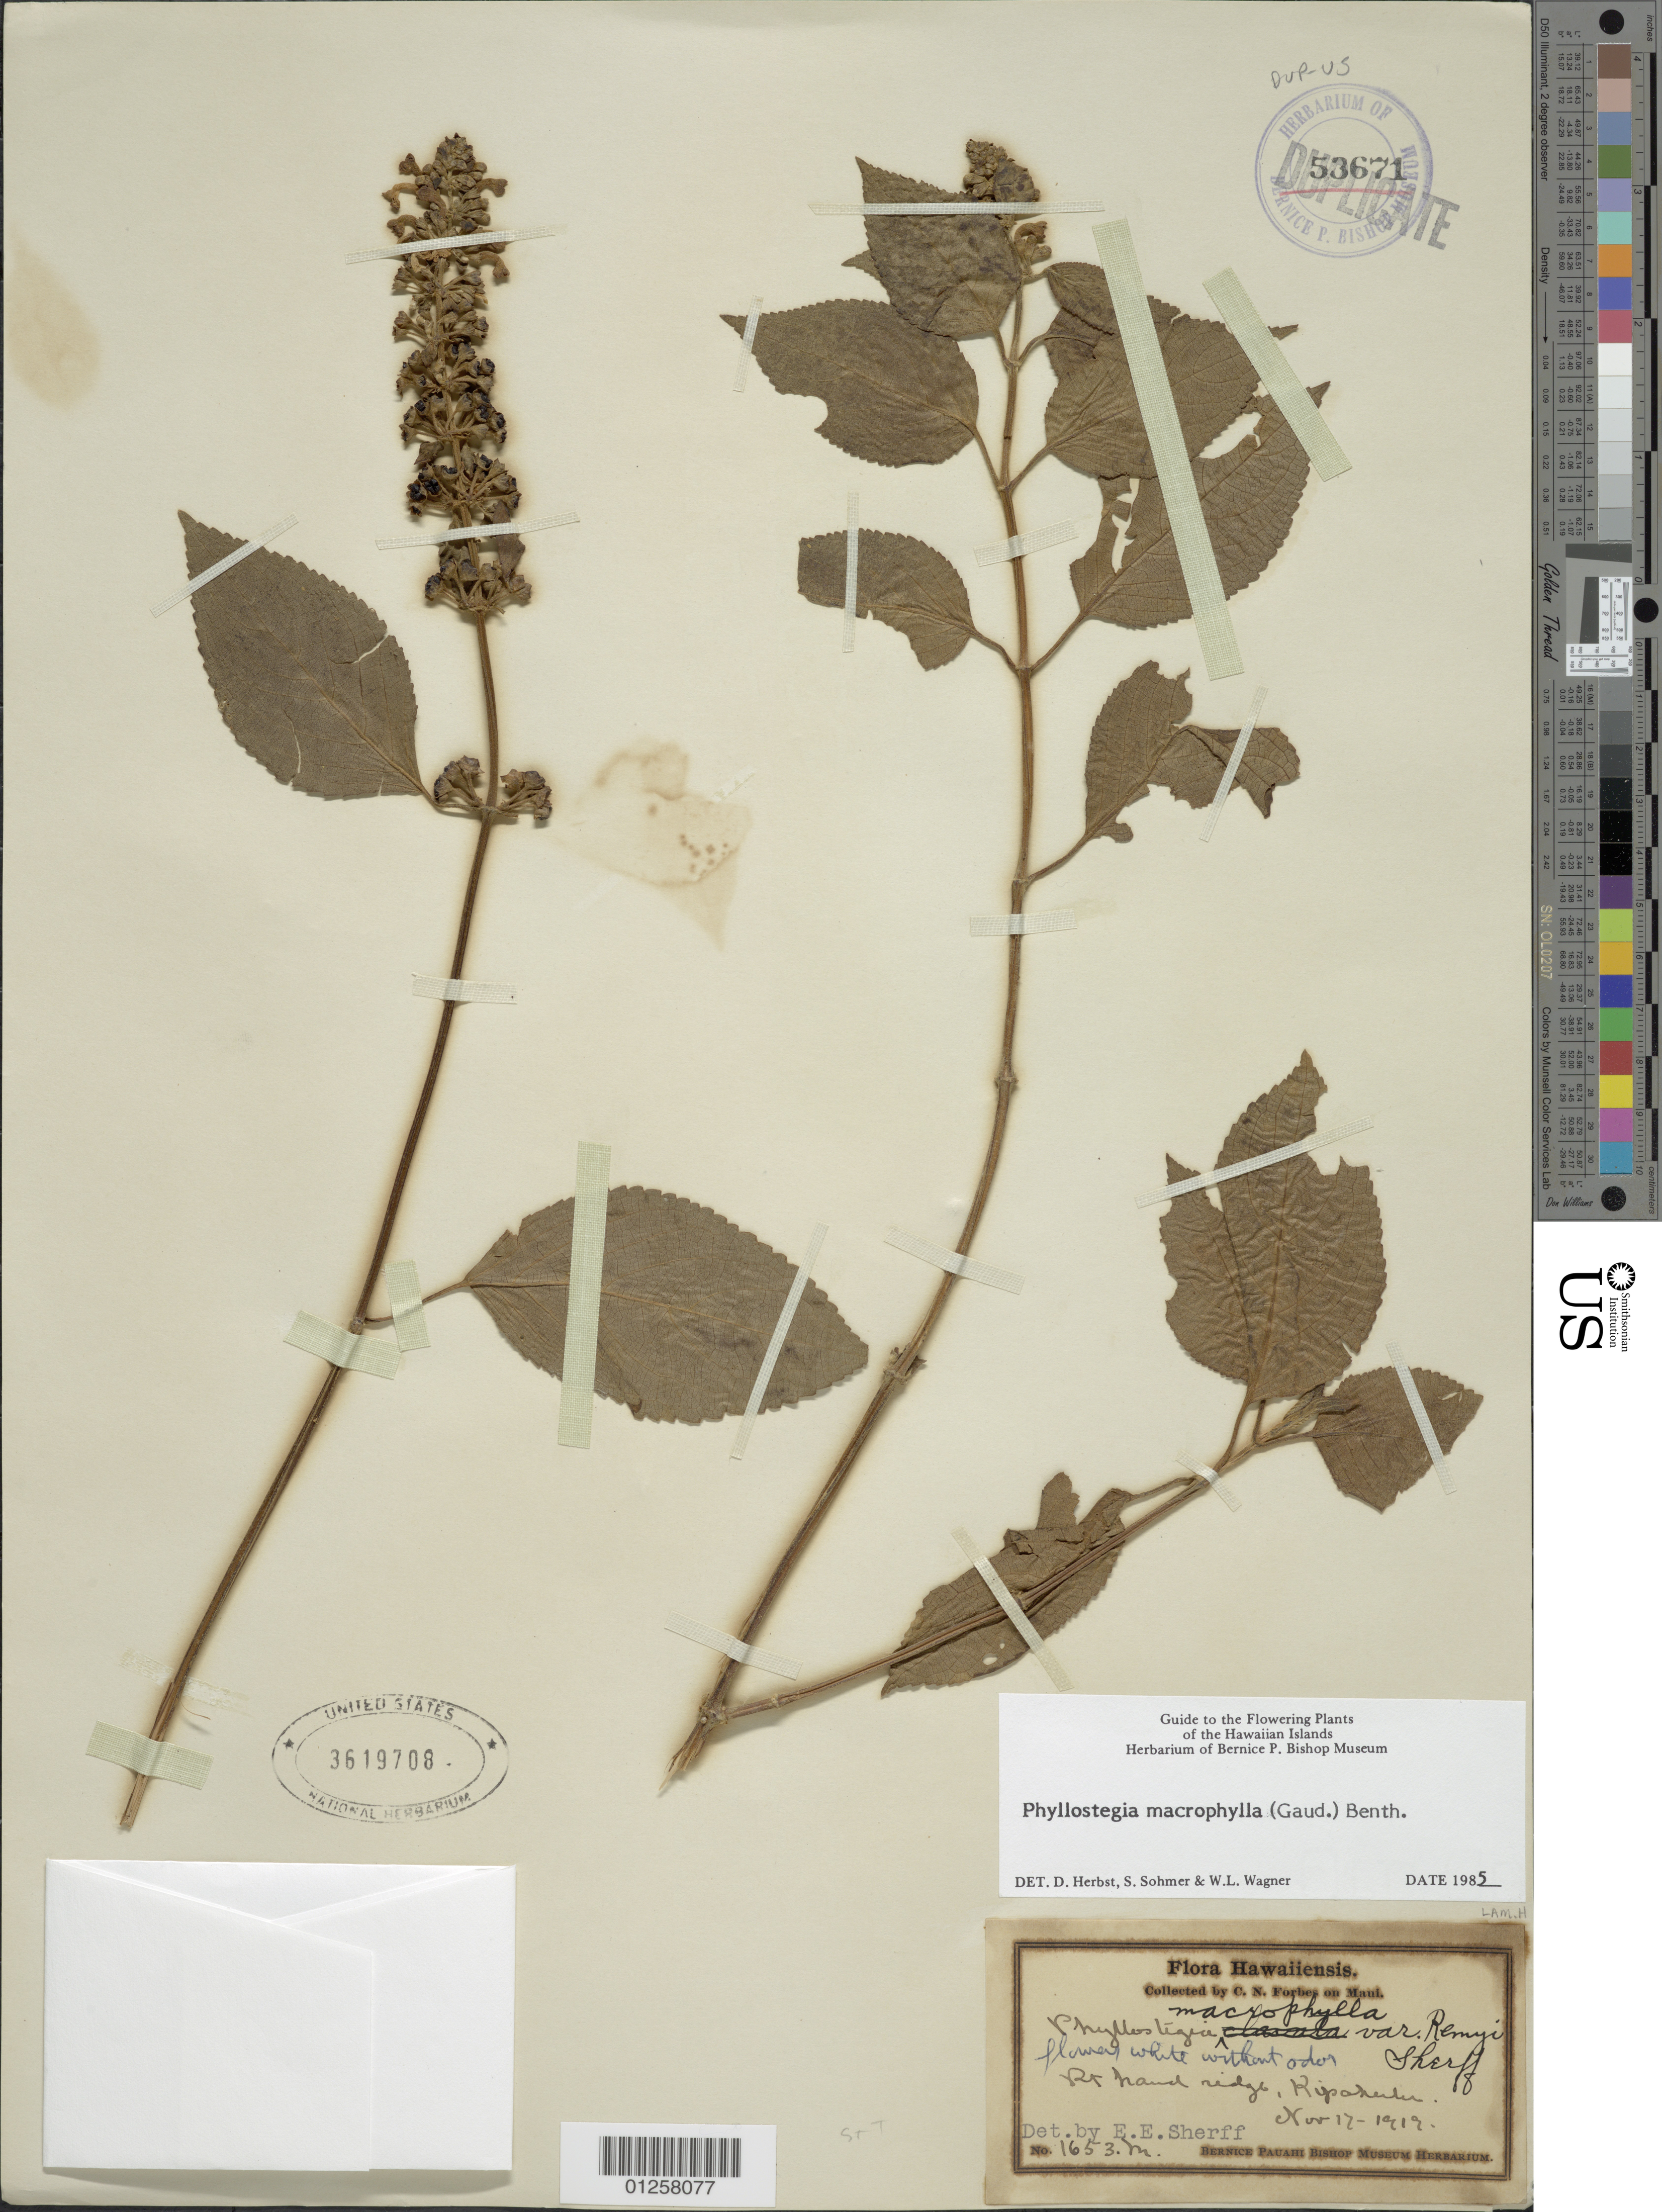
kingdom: Plantae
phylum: Tracheophyta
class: Magnoliopsida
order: Lamiales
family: Lamiaceae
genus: Phyllostegia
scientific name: Phyllostegia macrophylla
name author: (Gaudich.) Benth.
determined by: Herbst, D. R.; Sohmer, S. H.; Wagner, W. L.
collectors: C. N. Forbes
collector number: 1653.M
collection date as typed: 17 Nov 1919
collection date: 1919-11-17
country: United States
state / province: Hawaii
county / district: Maui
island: Maui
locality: Ridge at side Kipahulu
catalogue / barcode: US 3619708